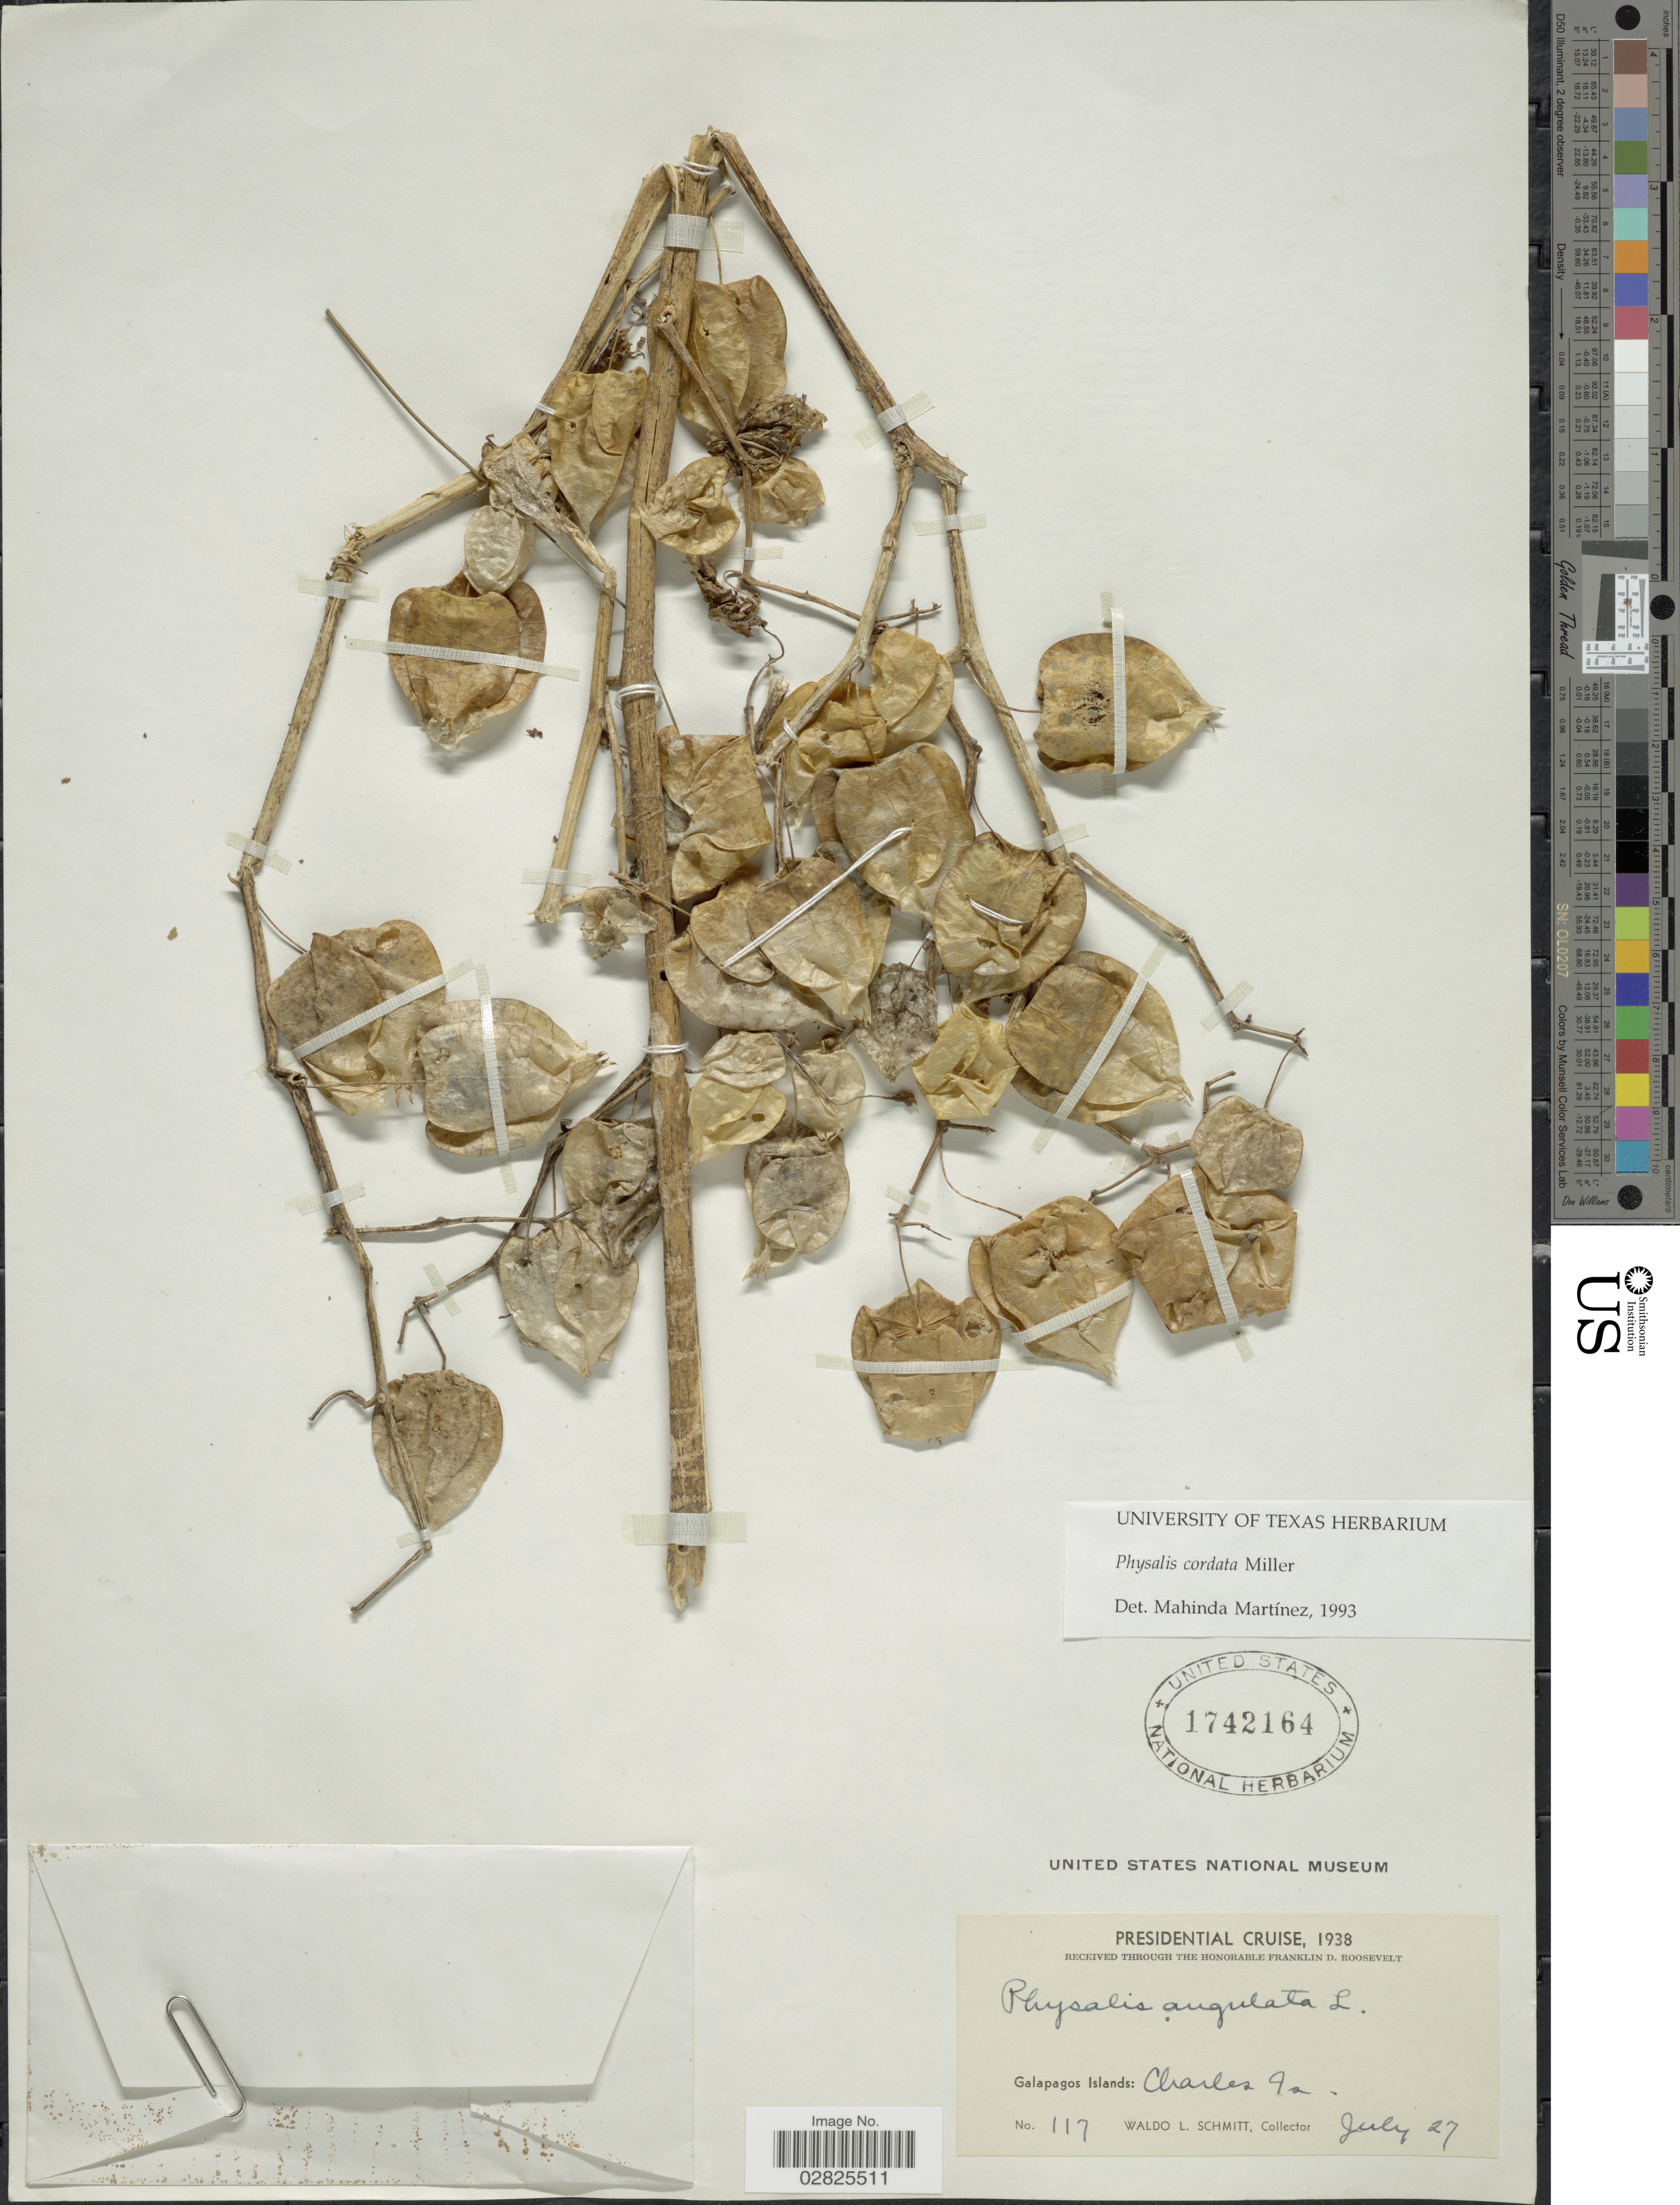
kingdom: Plantae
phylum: Tracheophyta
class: Magnoliopsida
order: Solanales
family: Solanaceae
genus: Physalis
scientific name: Physalis cordata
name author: Mill.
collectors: W. L. Schmitt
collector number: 117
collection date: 1938-07-27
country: Ecuador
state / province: Colón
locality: Galapagos Islands: Charles Is.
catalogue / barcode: US 1742164